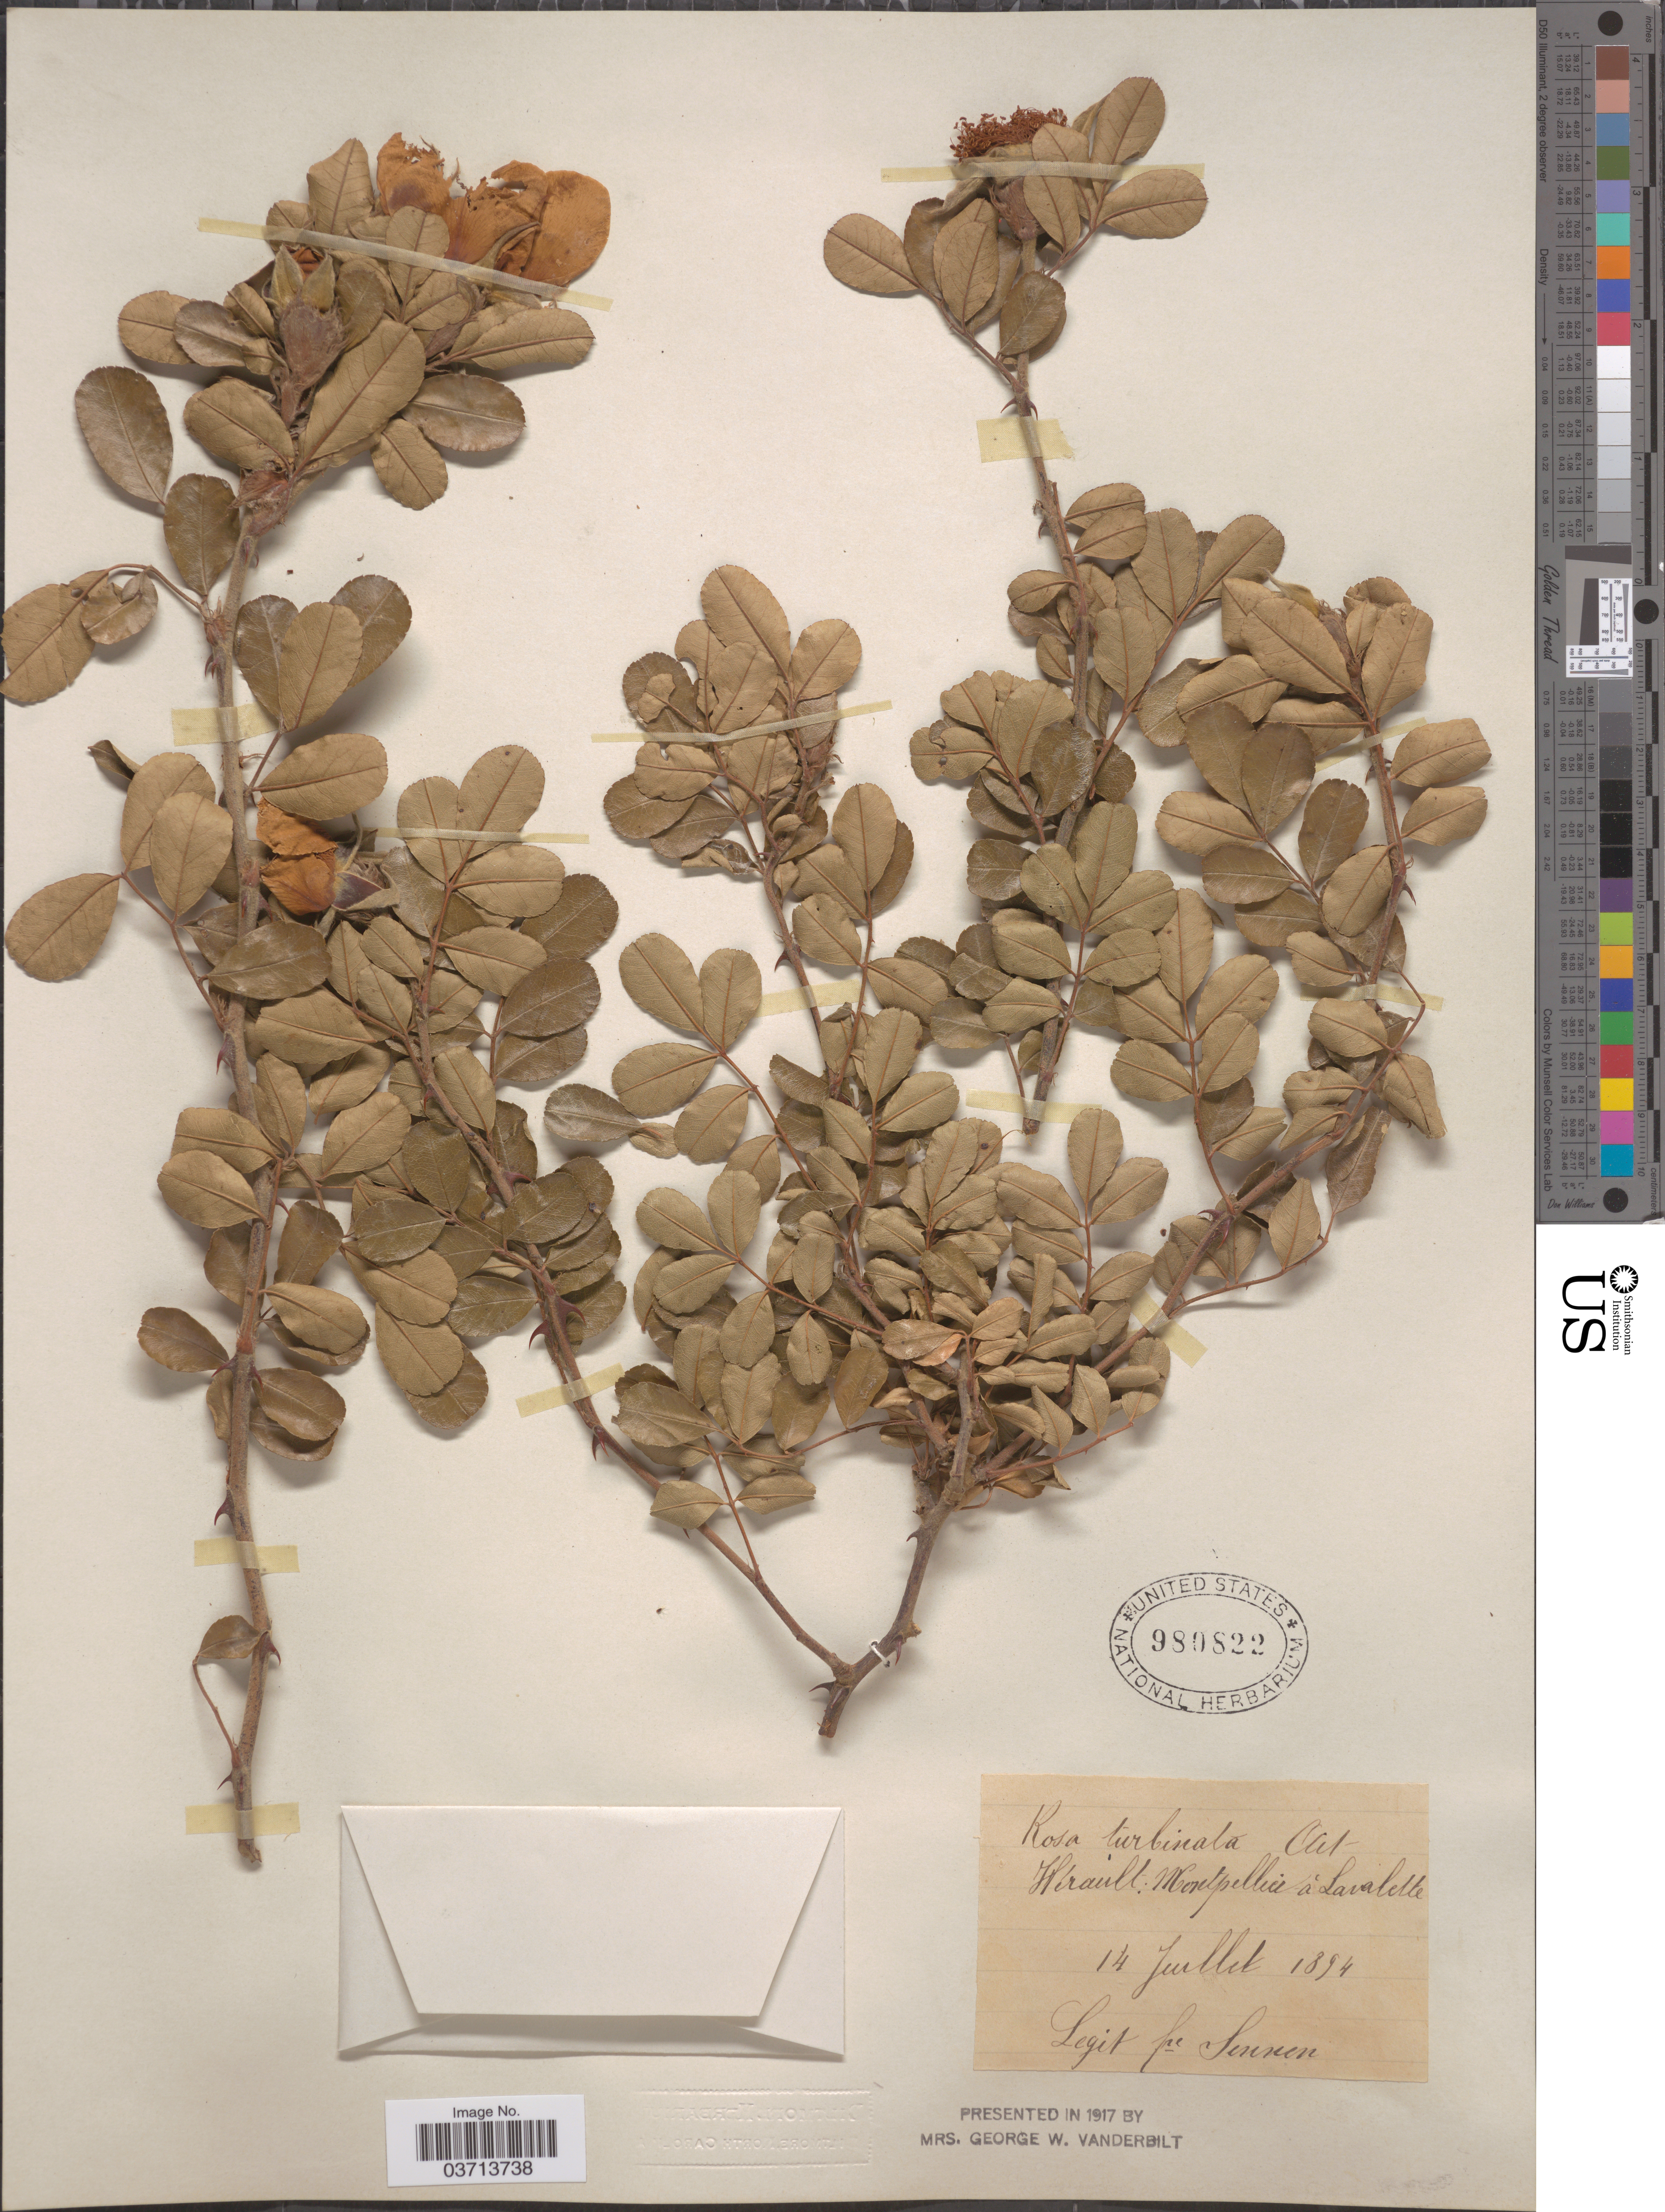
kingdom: Plantae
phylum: Tracheophyta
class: Magnoliopsida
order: Rosales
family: Rosaceae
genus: Rosa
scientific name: Rosa turbinata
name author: Schmalh.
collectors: E. Sennen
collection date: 1894-07-14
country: France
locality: Hérault: Montpellier à Lavalette.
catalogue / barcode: US 980822